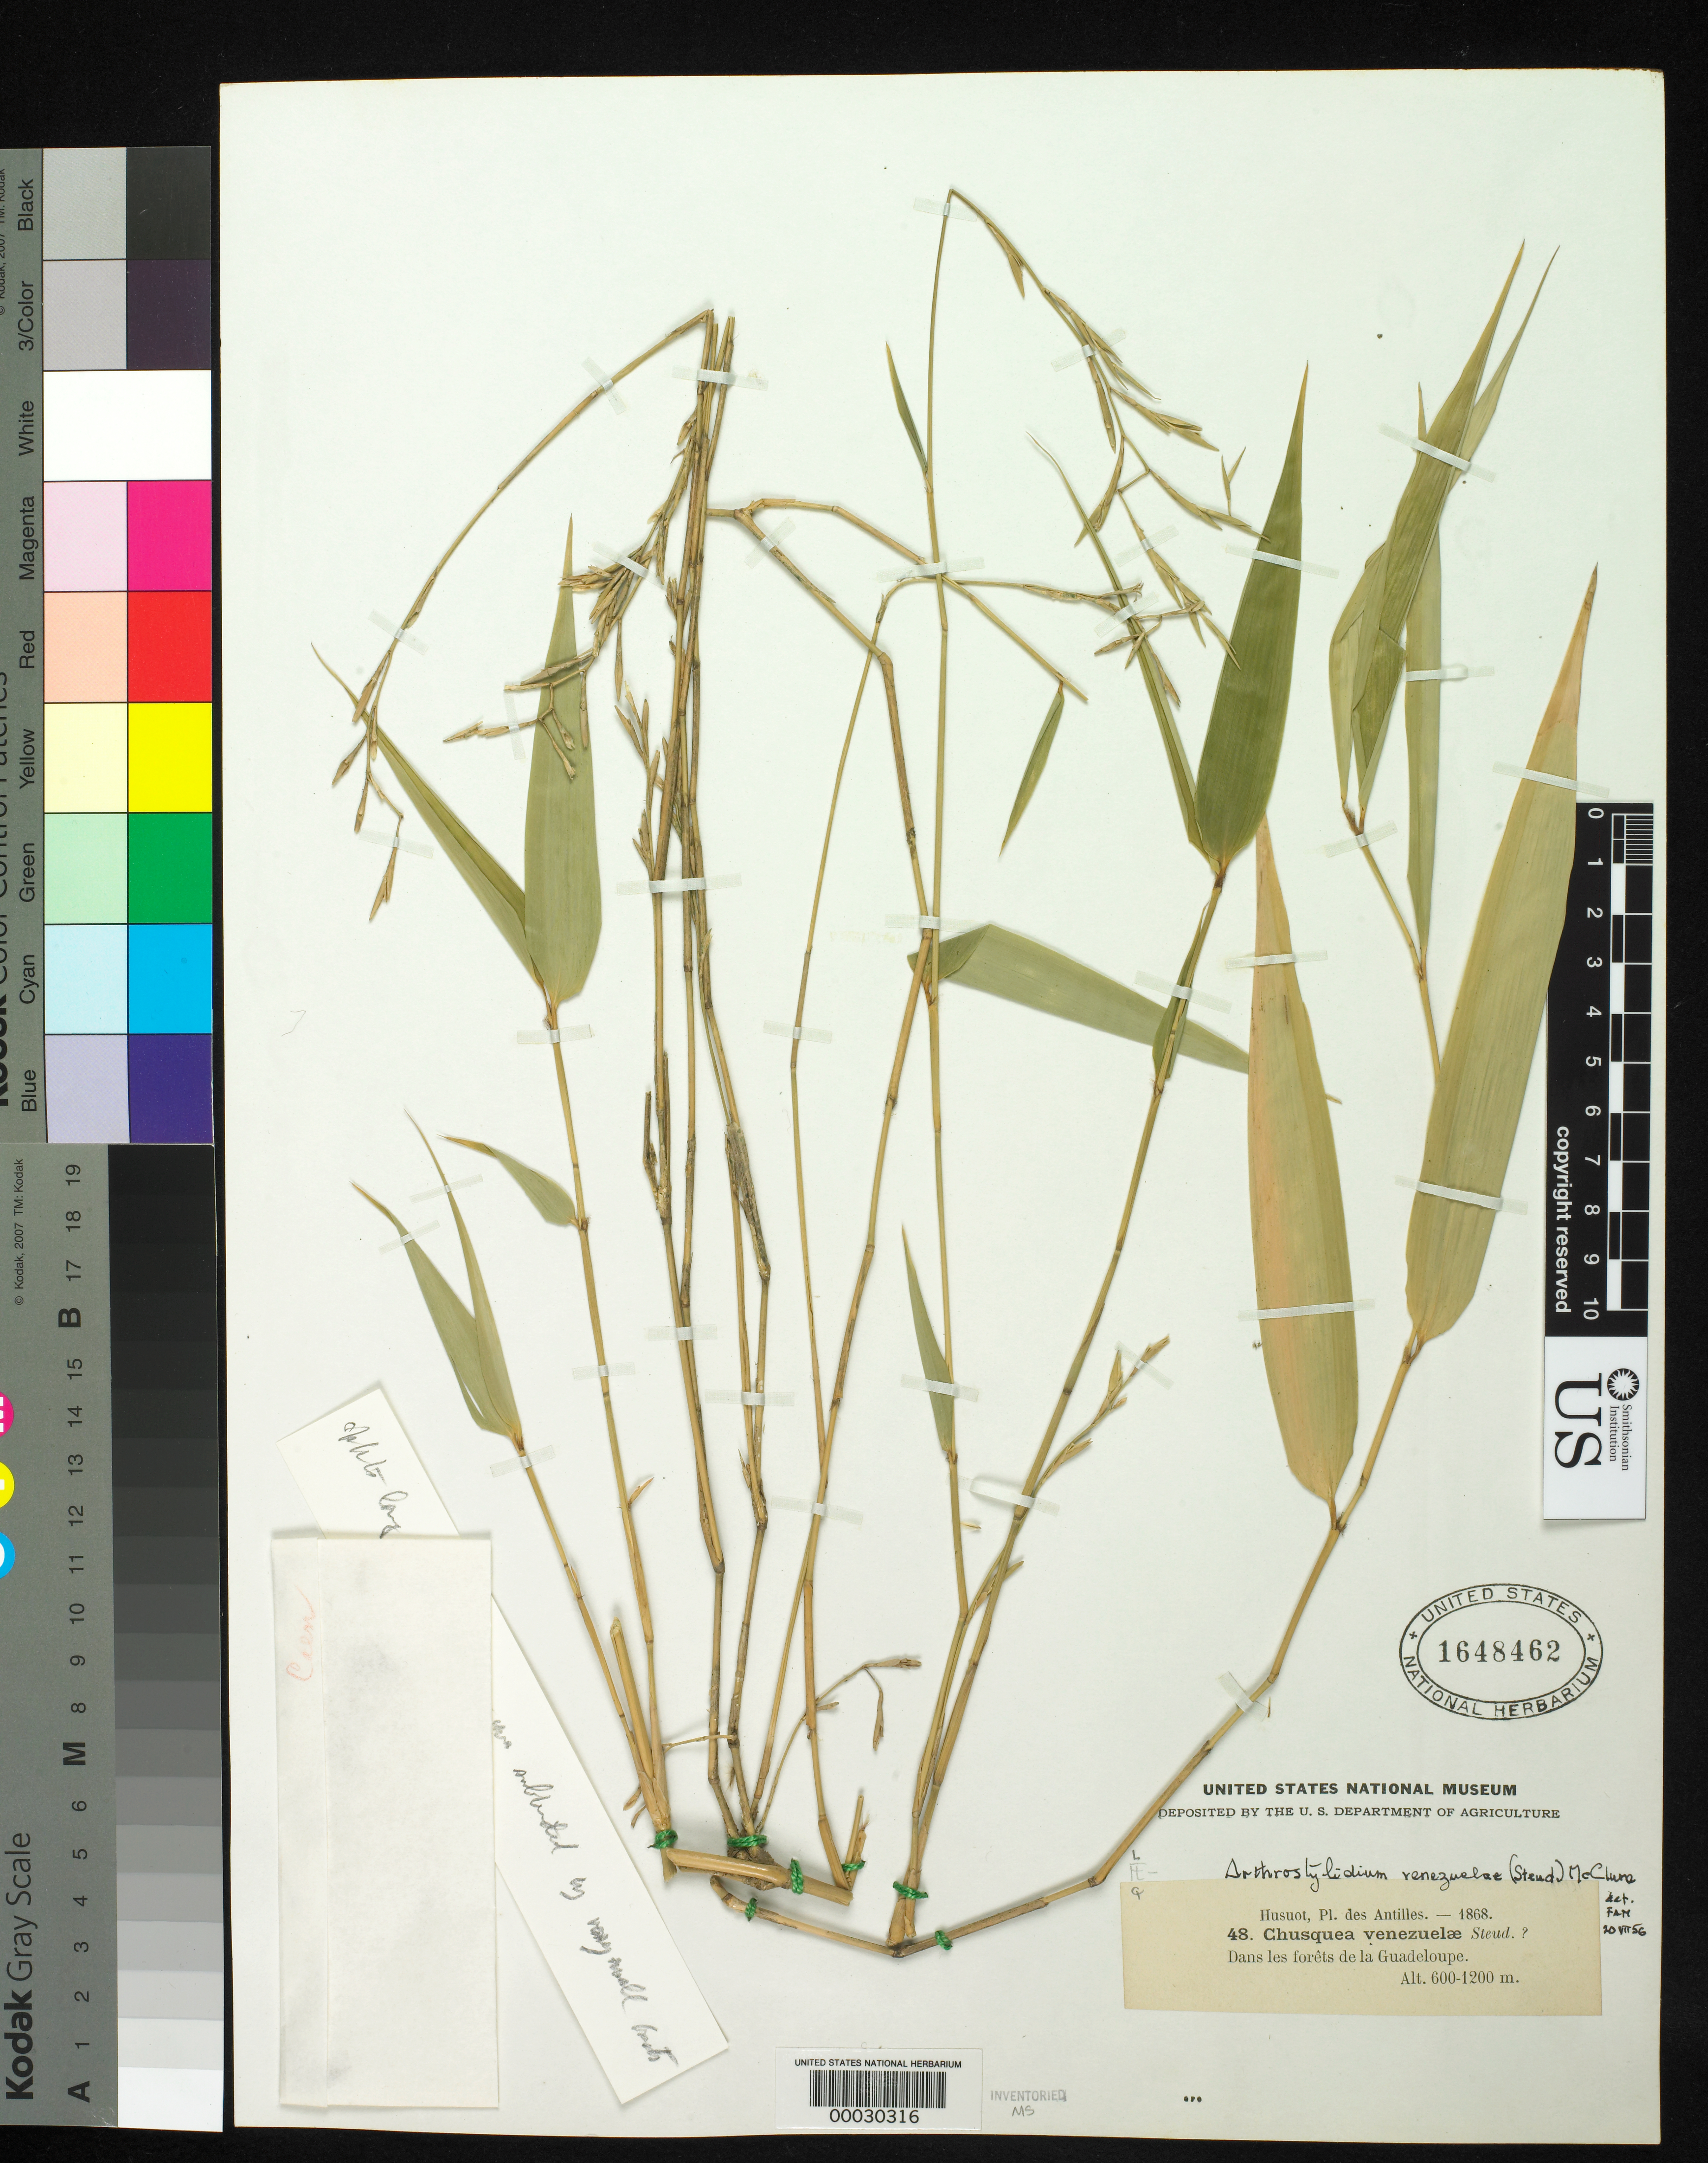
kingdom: Plantae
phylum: Tracheophyta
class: Liliopsida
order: Poales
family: Poaceae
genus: Arthrostylidium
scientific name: Arthrostylidium venezuelae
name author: (Steud.) McClure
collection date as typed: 1868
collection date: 1868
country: Guadeloupe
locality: Basse-terre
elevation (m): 600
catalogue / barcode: US 1648462